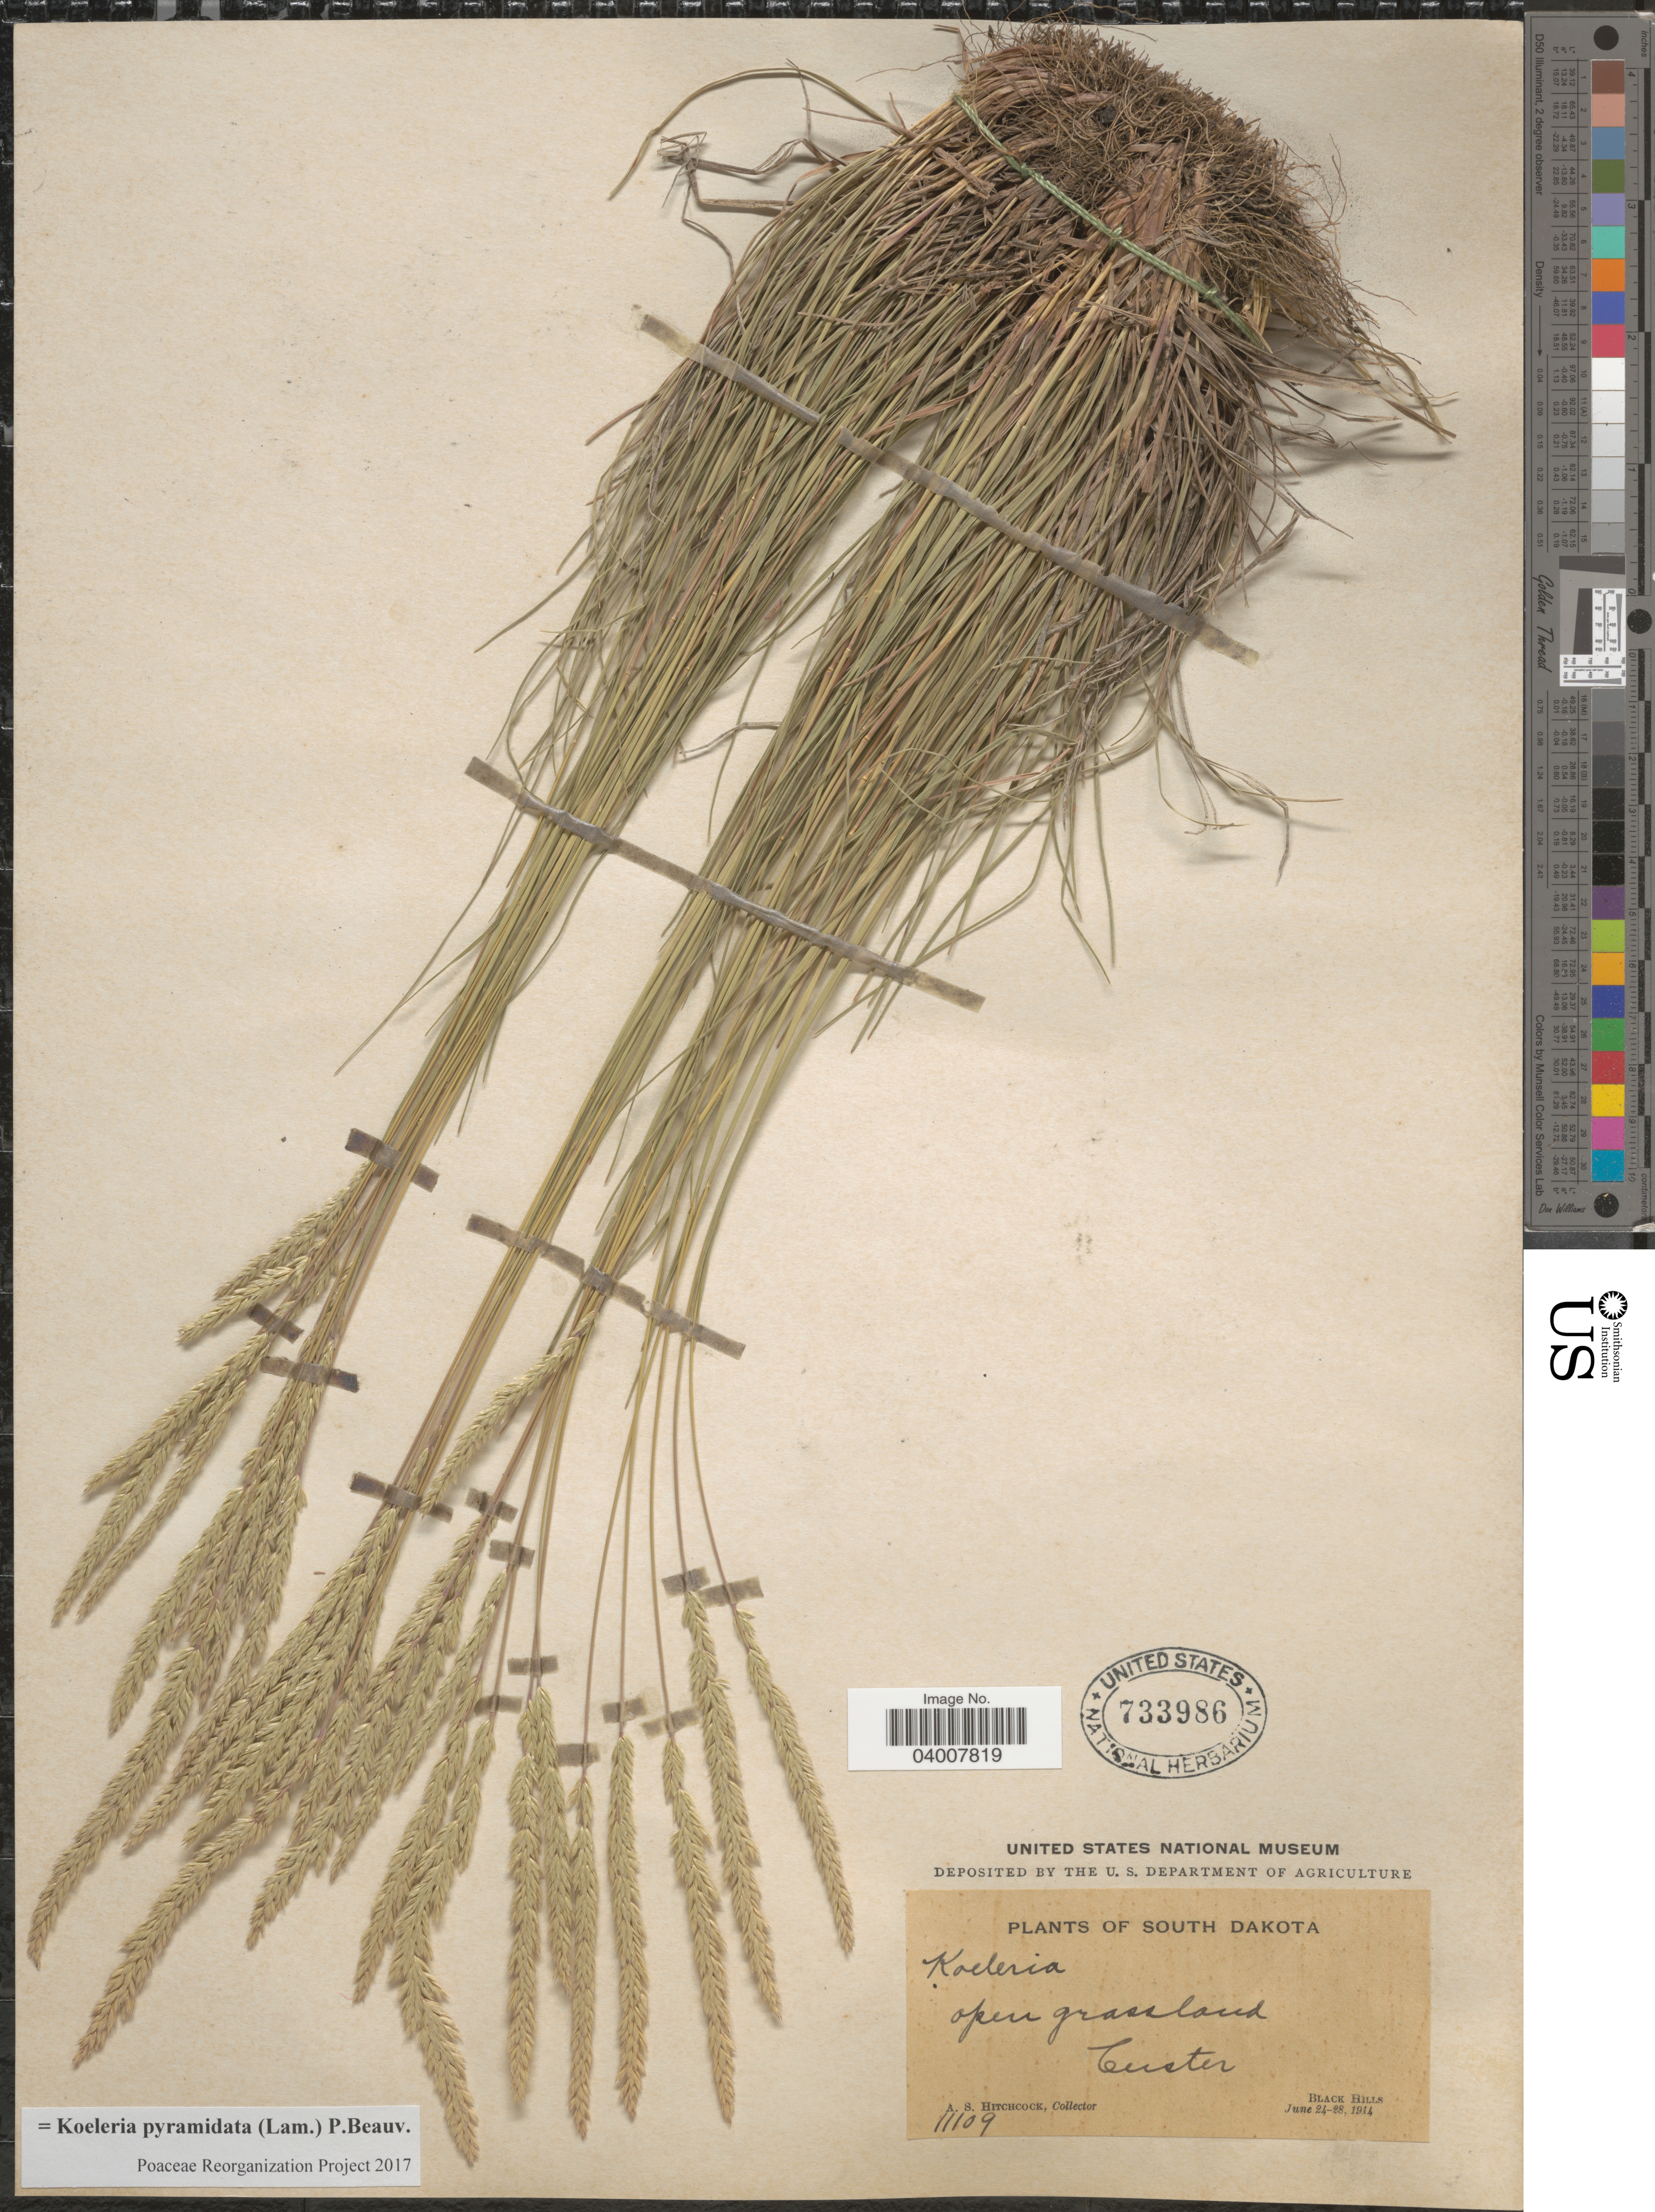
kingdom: Plantae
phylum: Tracheophyta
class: Liliopsida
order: Poales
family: Poaceae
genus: Koeleria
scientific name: Koeleria pyramidata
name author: (Lam.) P. Beauv.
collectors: A. S. Hitchcock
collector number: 11109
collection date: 1914-06-24/1914-06-28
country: United States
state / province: South Dakota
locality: Custer. Black Hills.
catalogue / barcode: US 733986